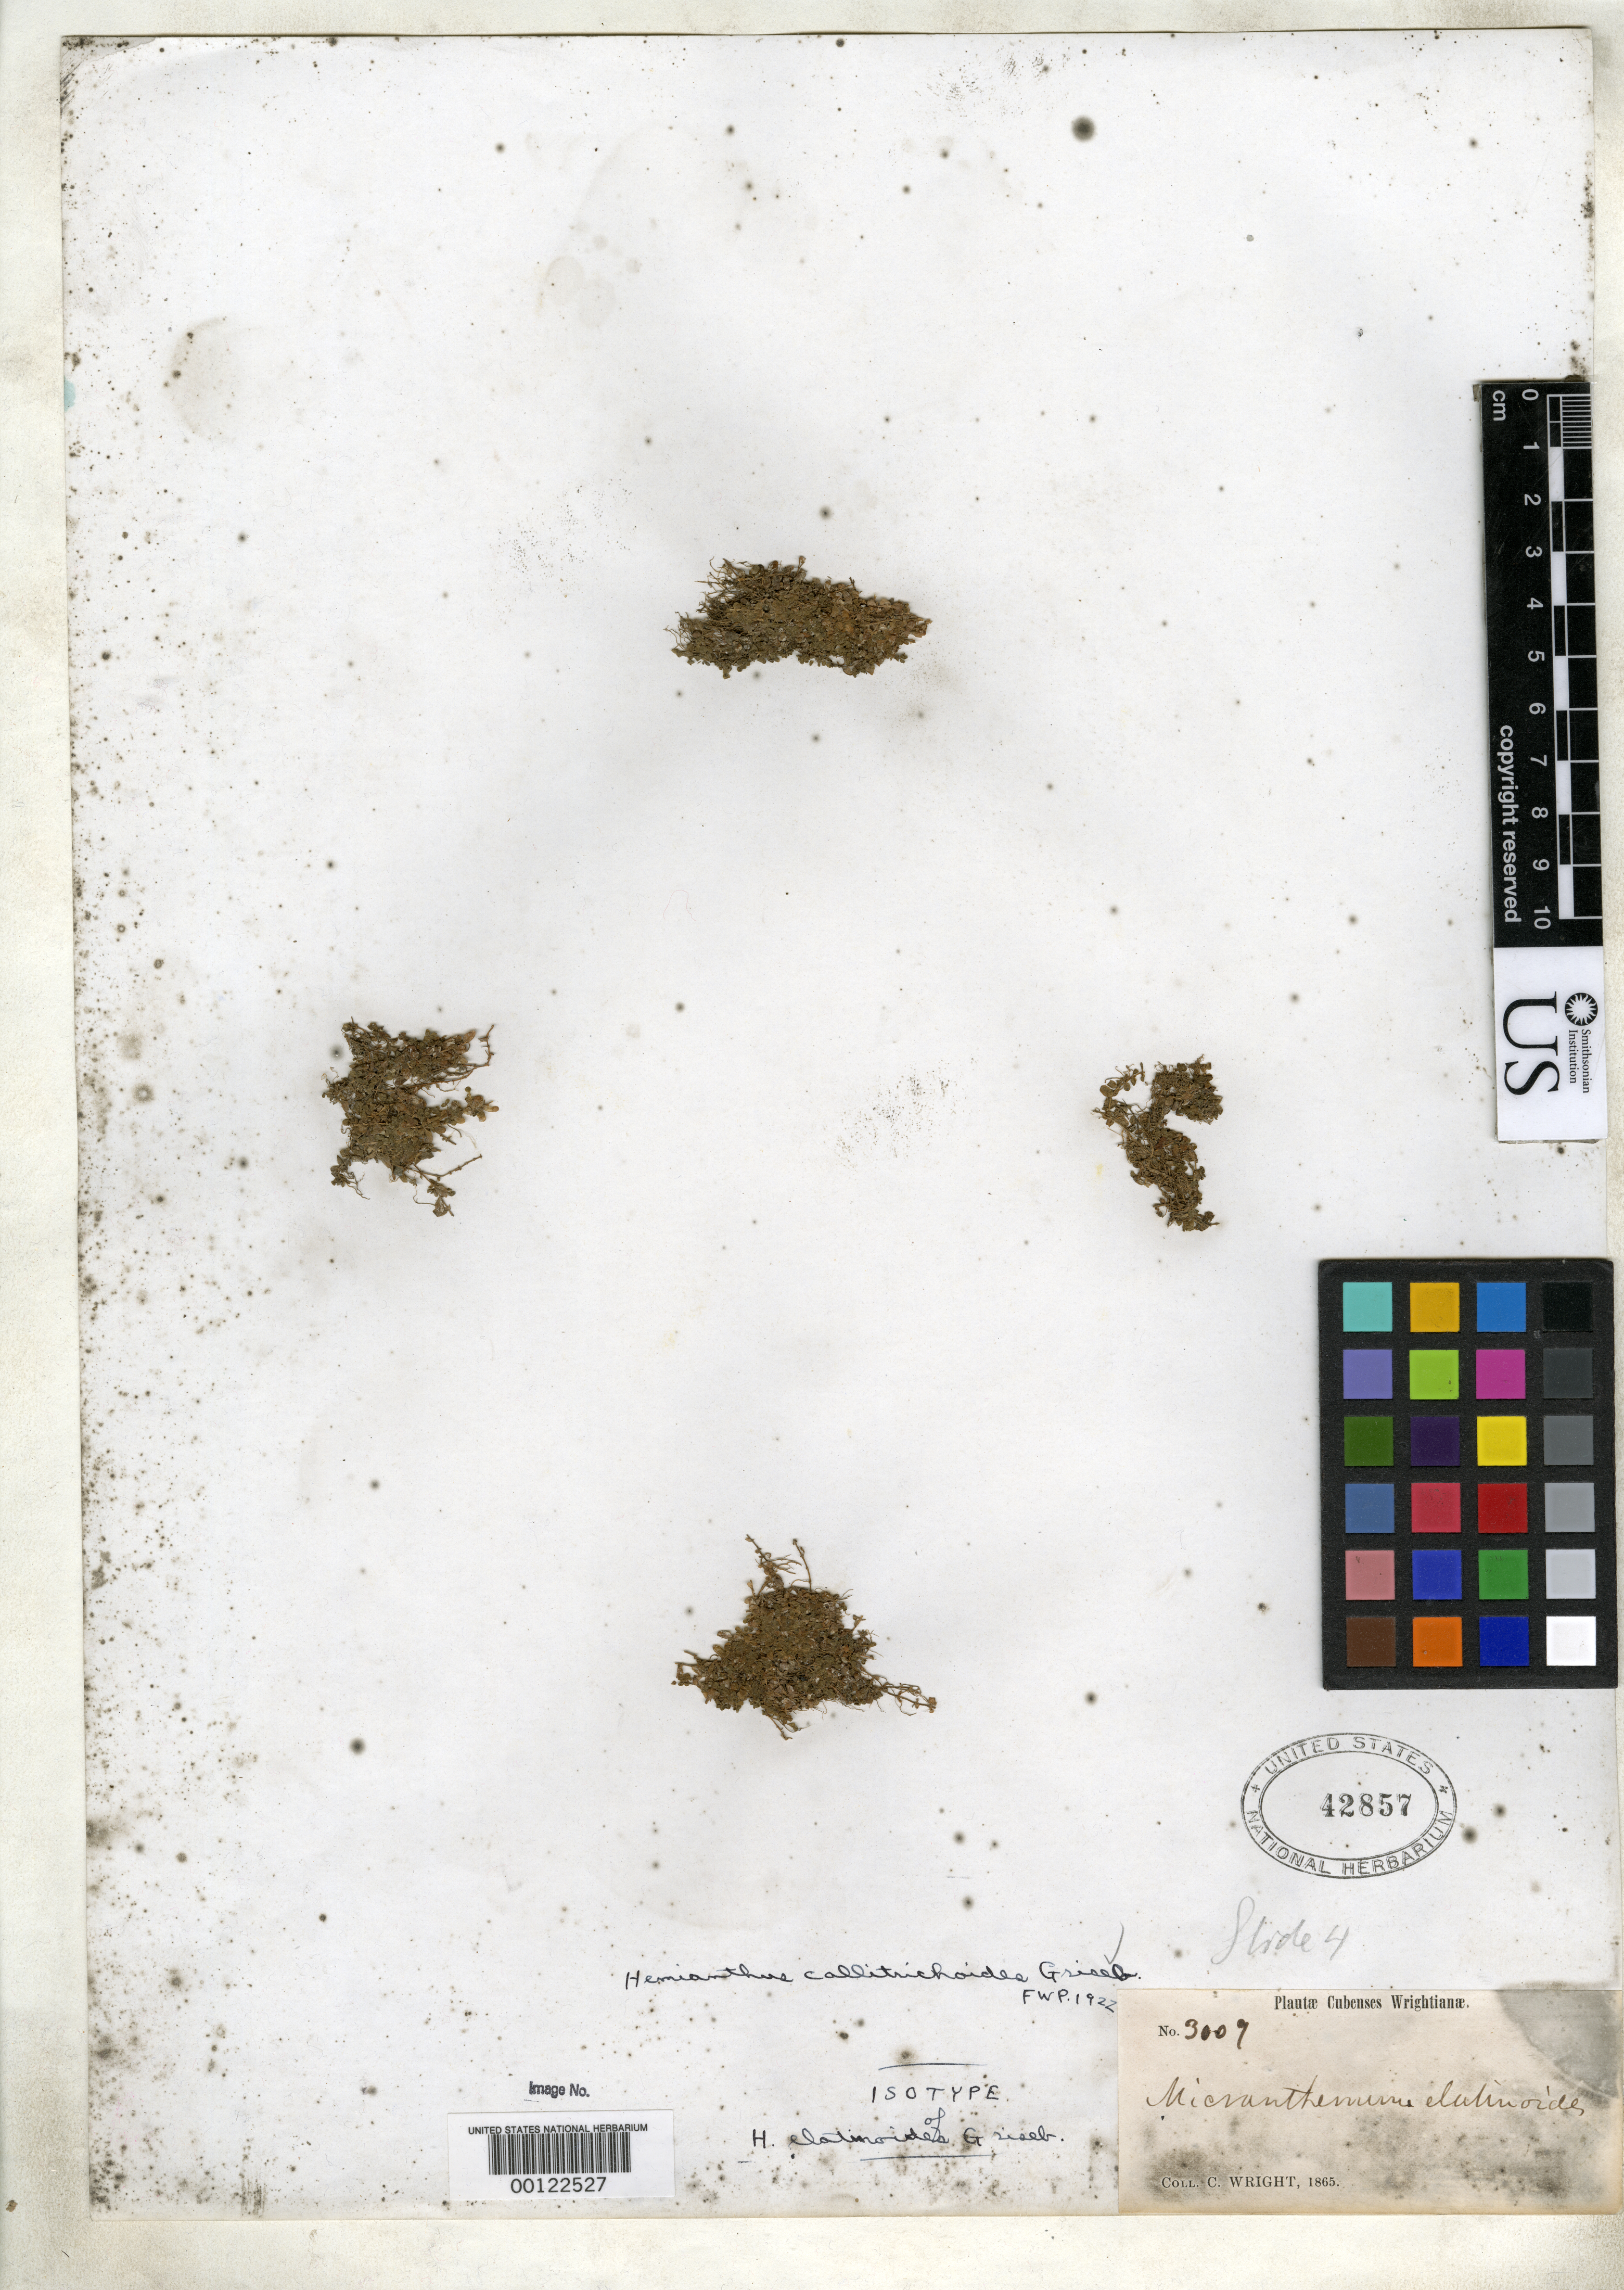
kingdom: Plantae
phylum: Tracheophyta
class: Magnoliopsida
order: Lamiales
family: Linderniaceae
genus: Hemianthus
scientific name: Hemianthus elatinoides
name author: Griseb.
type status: Isotype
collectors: C. Wright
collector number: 3009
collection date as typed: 1865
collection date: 1865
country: Cuba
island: Greater Antilles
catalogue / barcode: US 42857